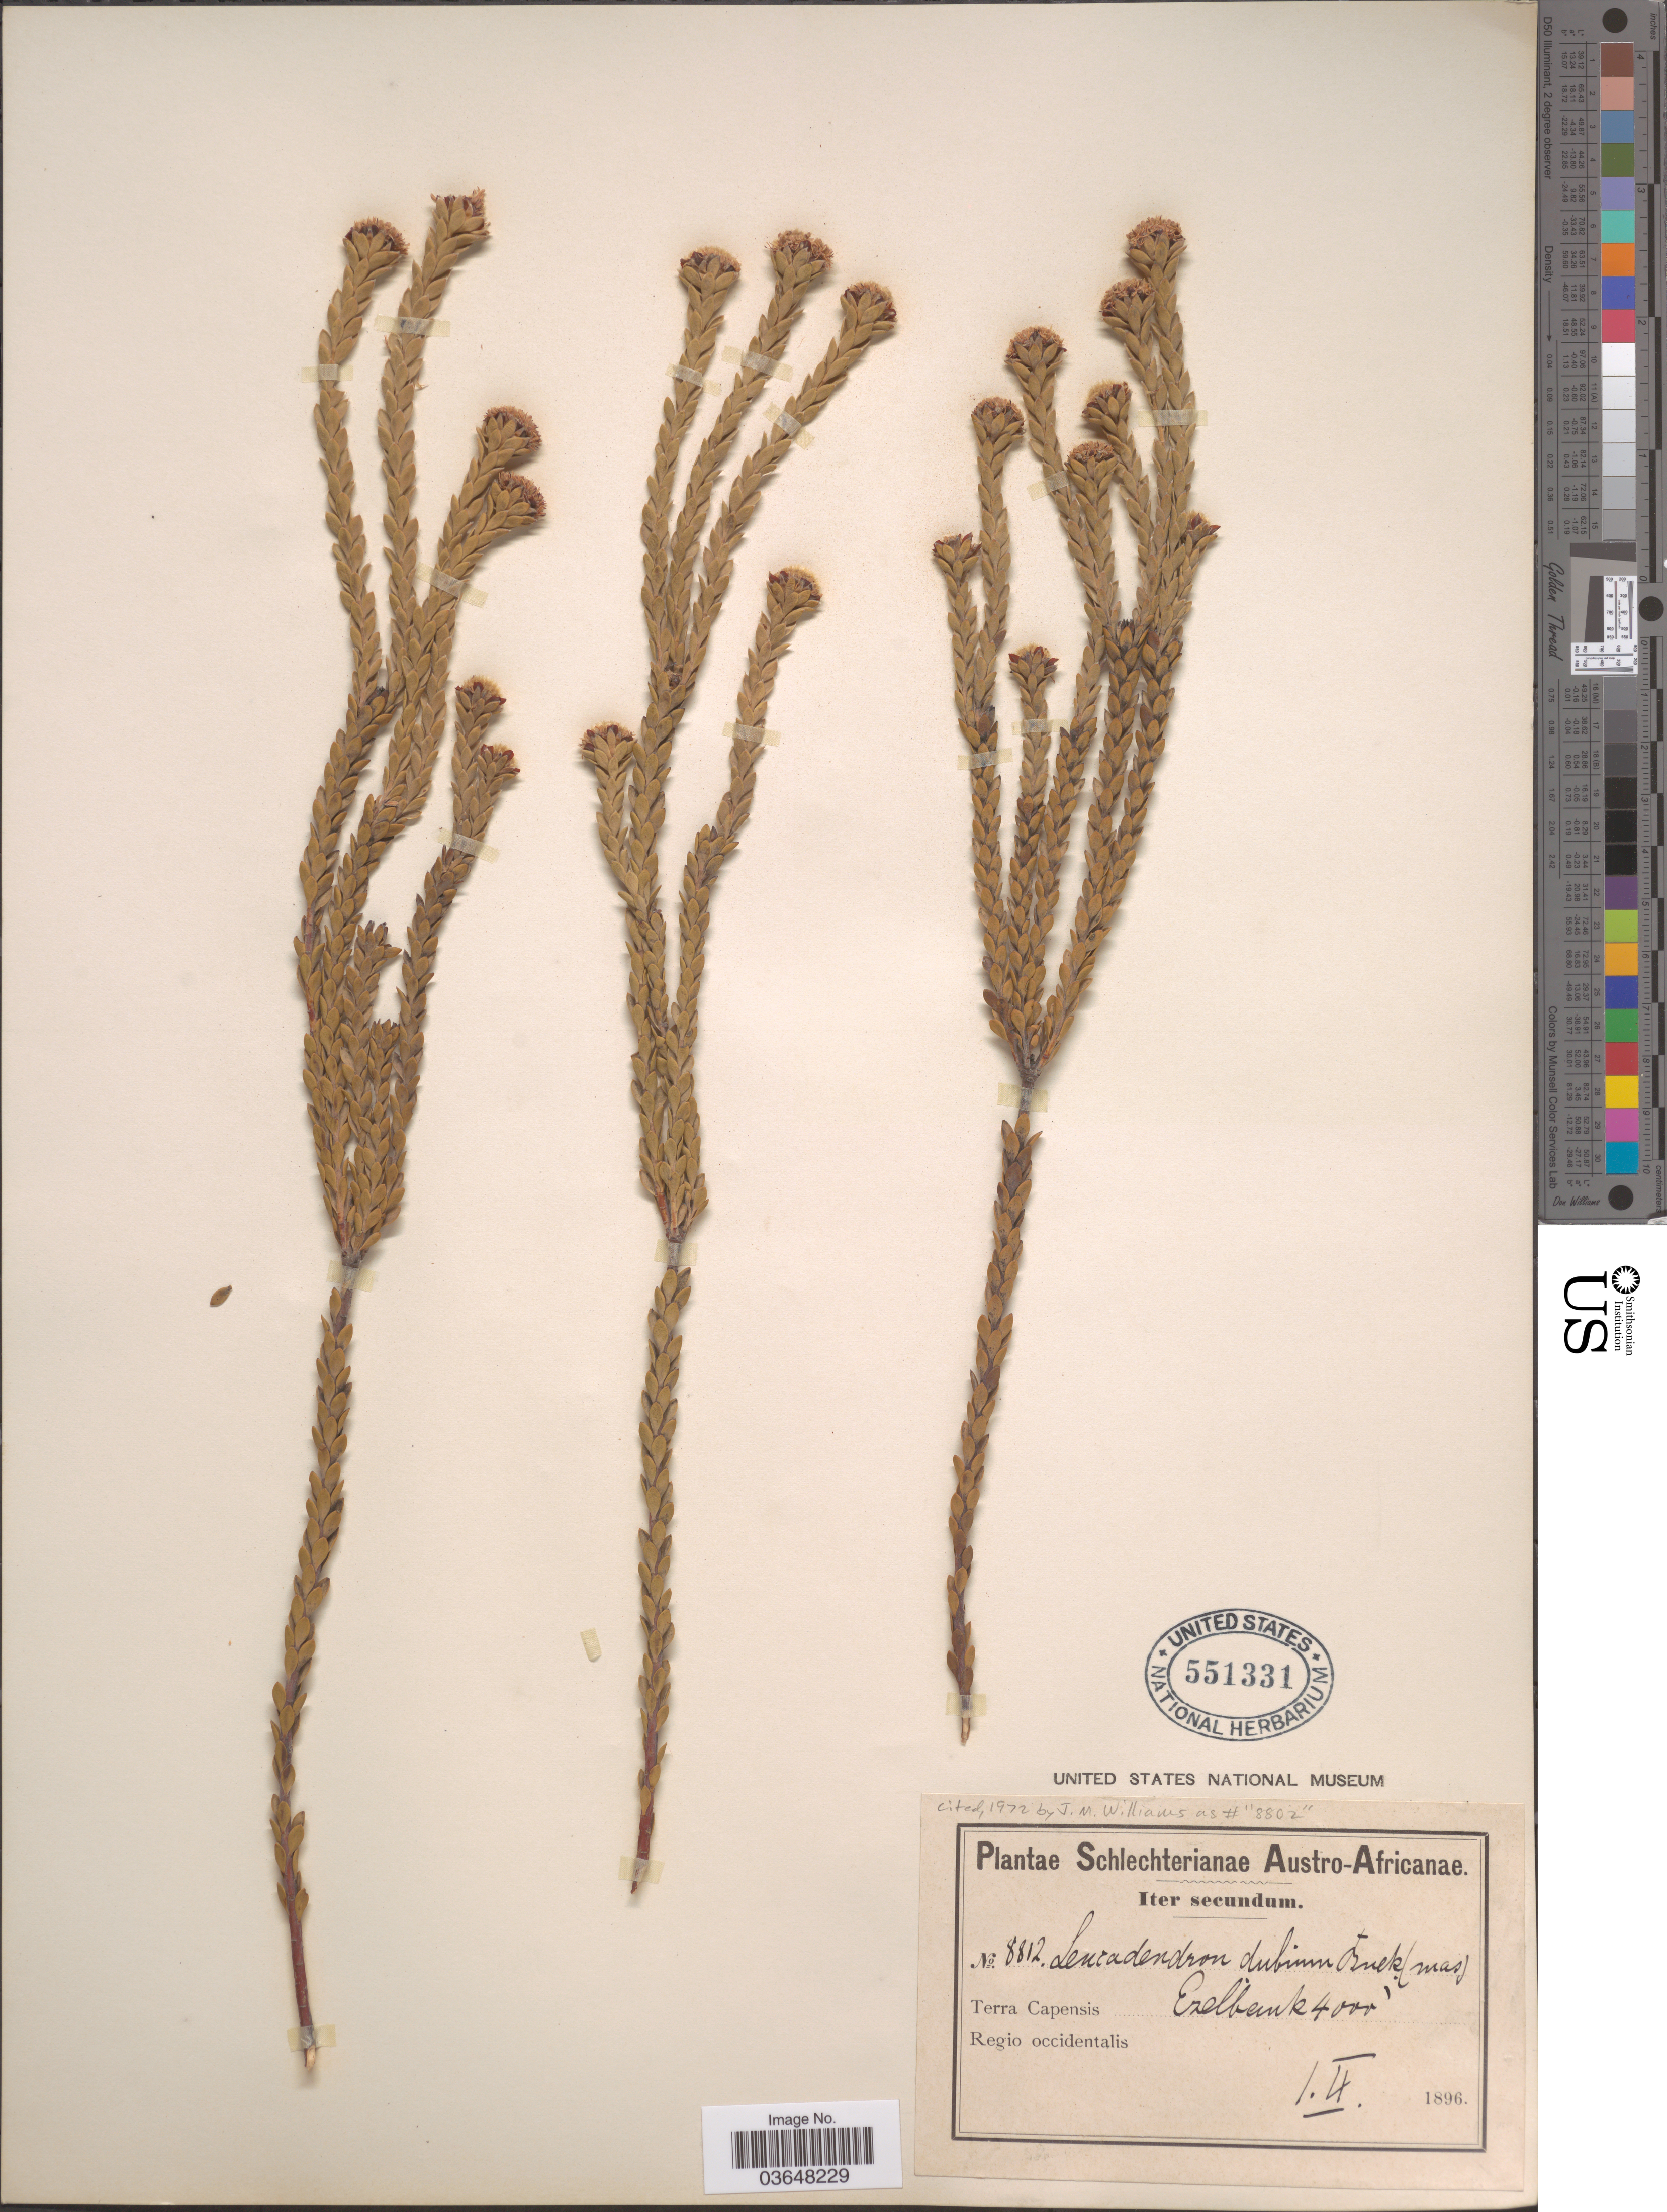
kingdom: Plantae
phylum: Tracheophyta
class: Magnoliopsida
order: Proteales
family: Proteaceae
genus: Leucadendron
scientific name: Leucadendron dubium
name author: E. Phillips & Hutch.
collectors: Schlechter, --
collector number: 8812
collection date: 1896-09-01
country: South Africa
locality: Austro-Africanae. Terra Capensis Ezelbank. Regio occidentalis.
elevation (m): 1219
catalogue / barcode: US 551331